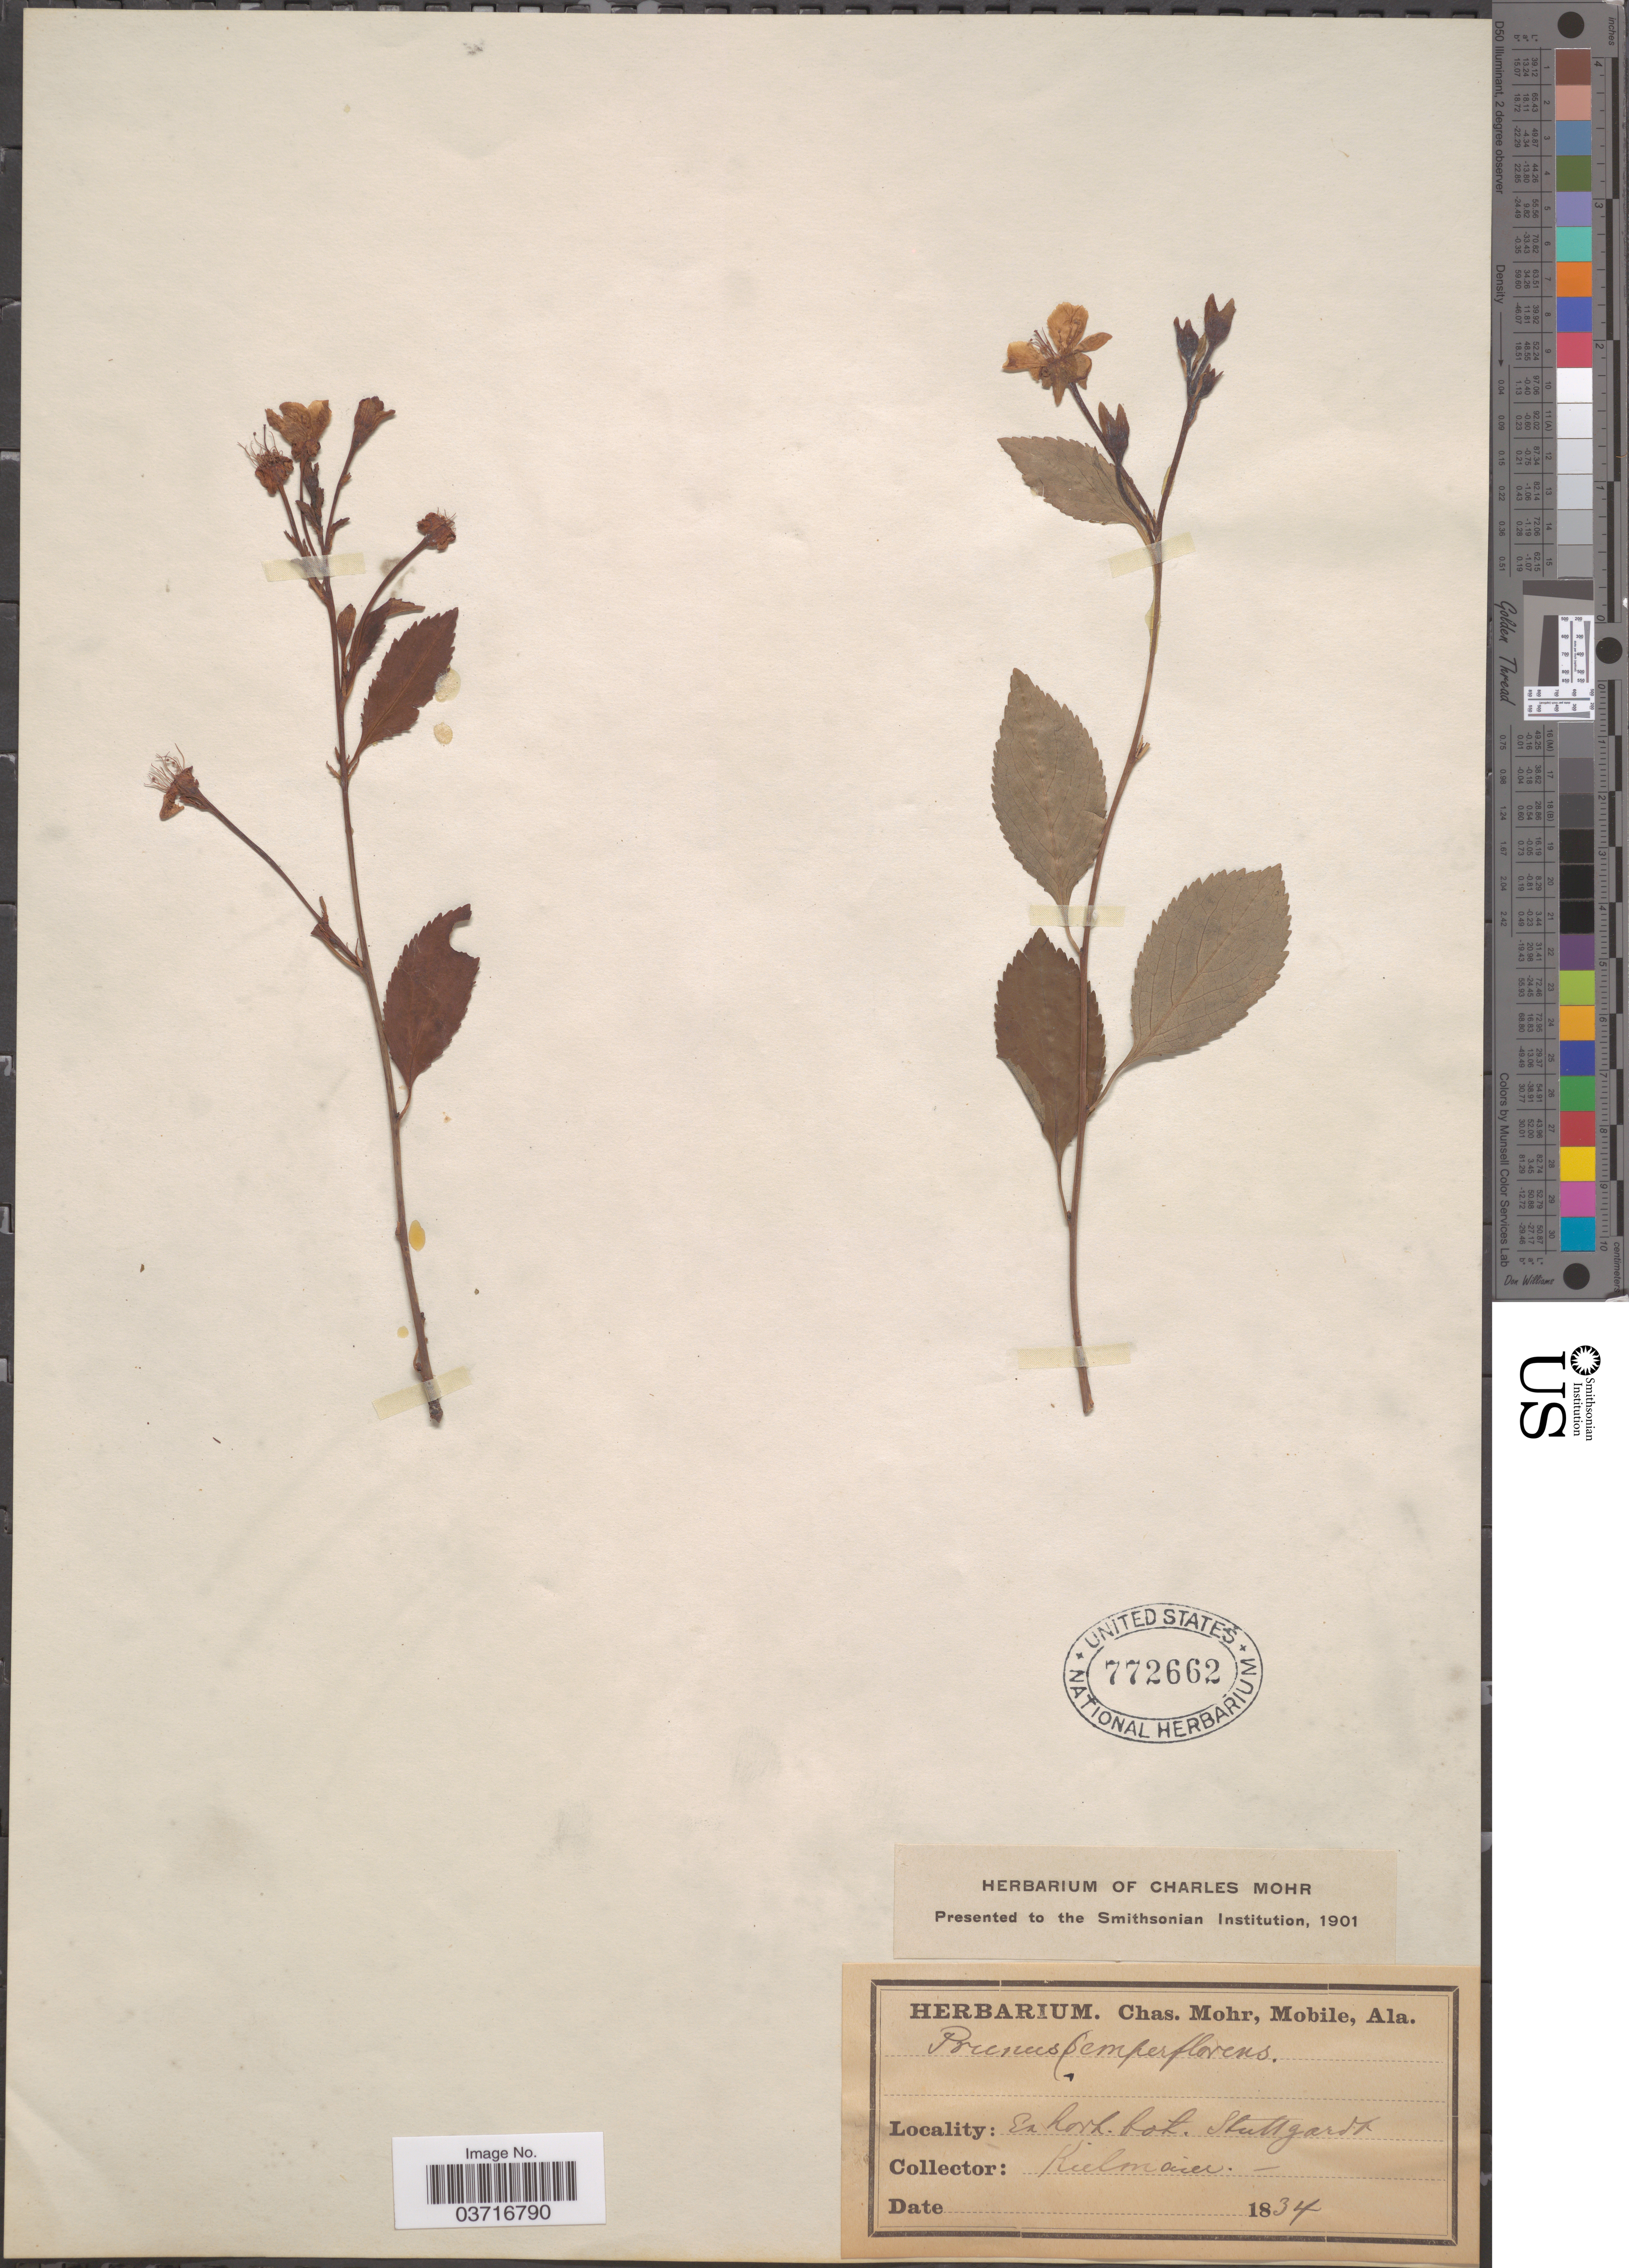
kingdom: Plantae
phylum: Tracheophyta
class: Magnoliopsida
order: Rosales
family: Rosaceae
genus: Prunus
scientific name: Prunus semperflorens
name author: Ehrh.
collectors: Kielmaier, --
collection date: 1834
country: United States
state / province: Alabama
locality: Ex hort. bot. Stuttgardt.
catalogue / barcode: US 772662